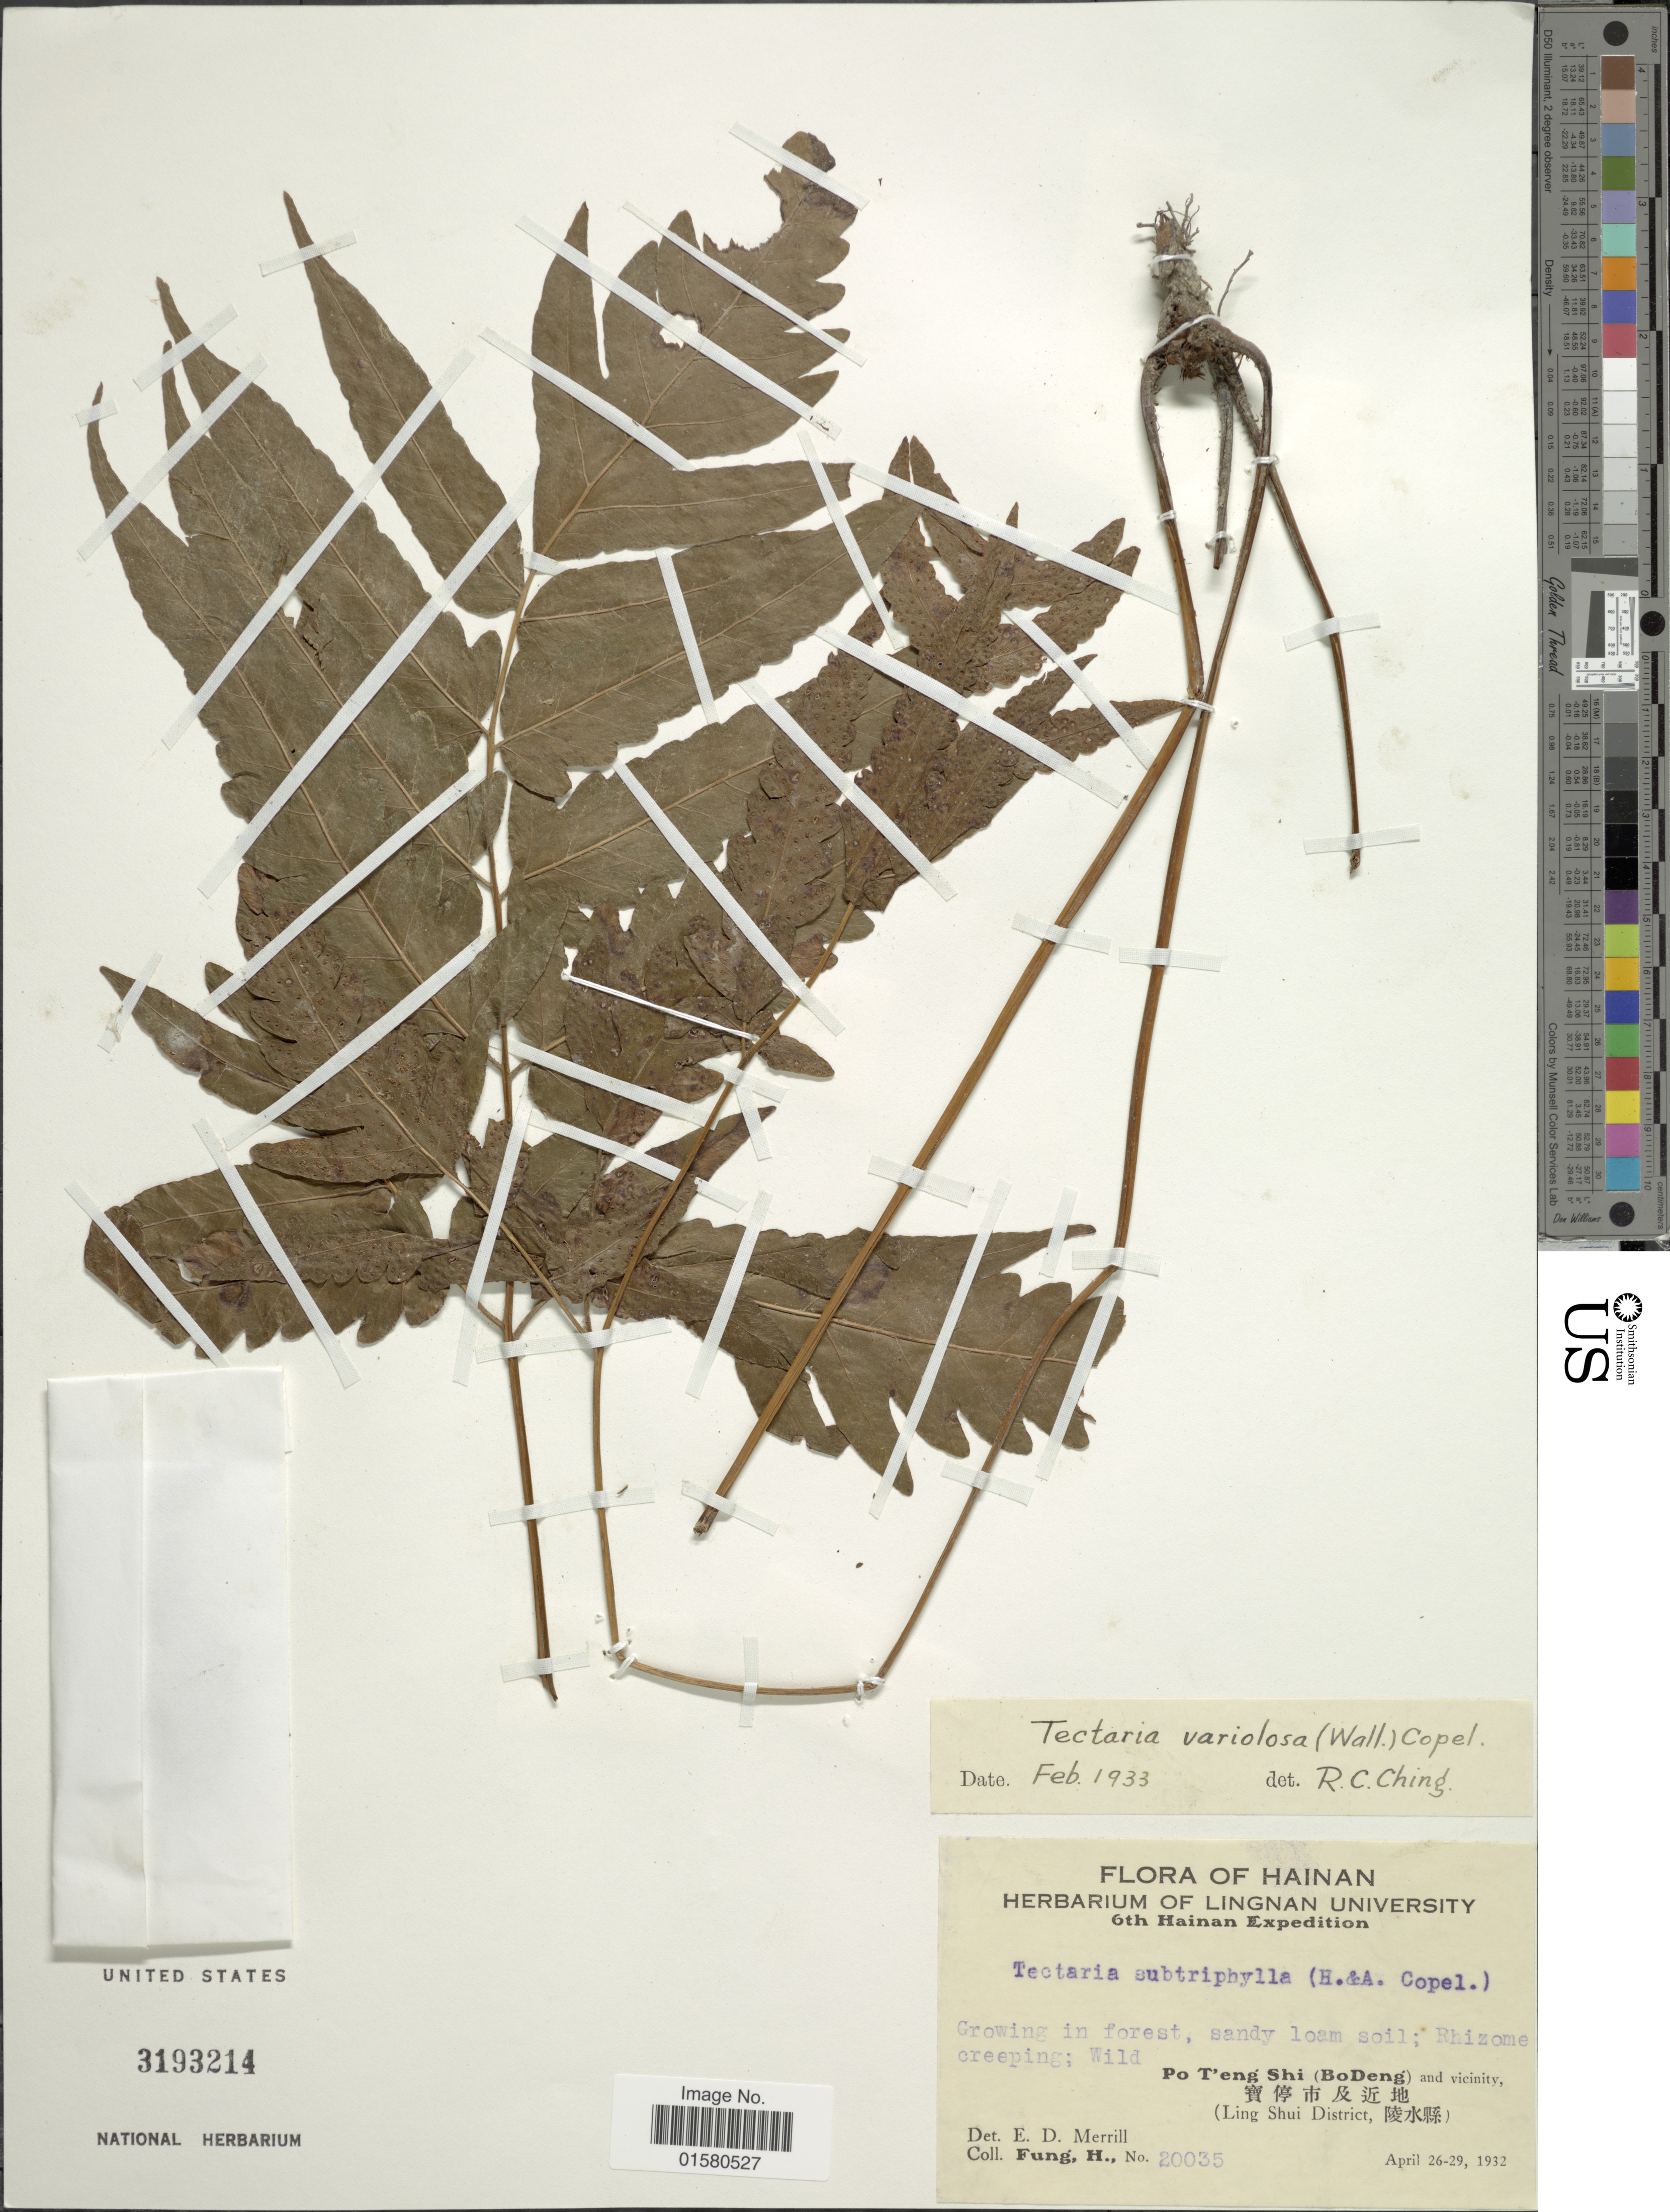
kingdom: Plantae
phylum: Tracheophyta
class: Polypodiopsida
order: Polypodiales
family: Tectariaceae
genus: Tectaria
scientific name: Tectaria variolosa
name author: (Wall. ex Hook.) C. Chr.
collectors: H. Fung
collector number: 20035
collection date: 1932-04-26/1932-04-29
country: China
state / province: Hainan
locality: T'eng Shi (BoDeng) And Vicinity, (Ling Shui District,)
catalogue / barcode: US 3193214